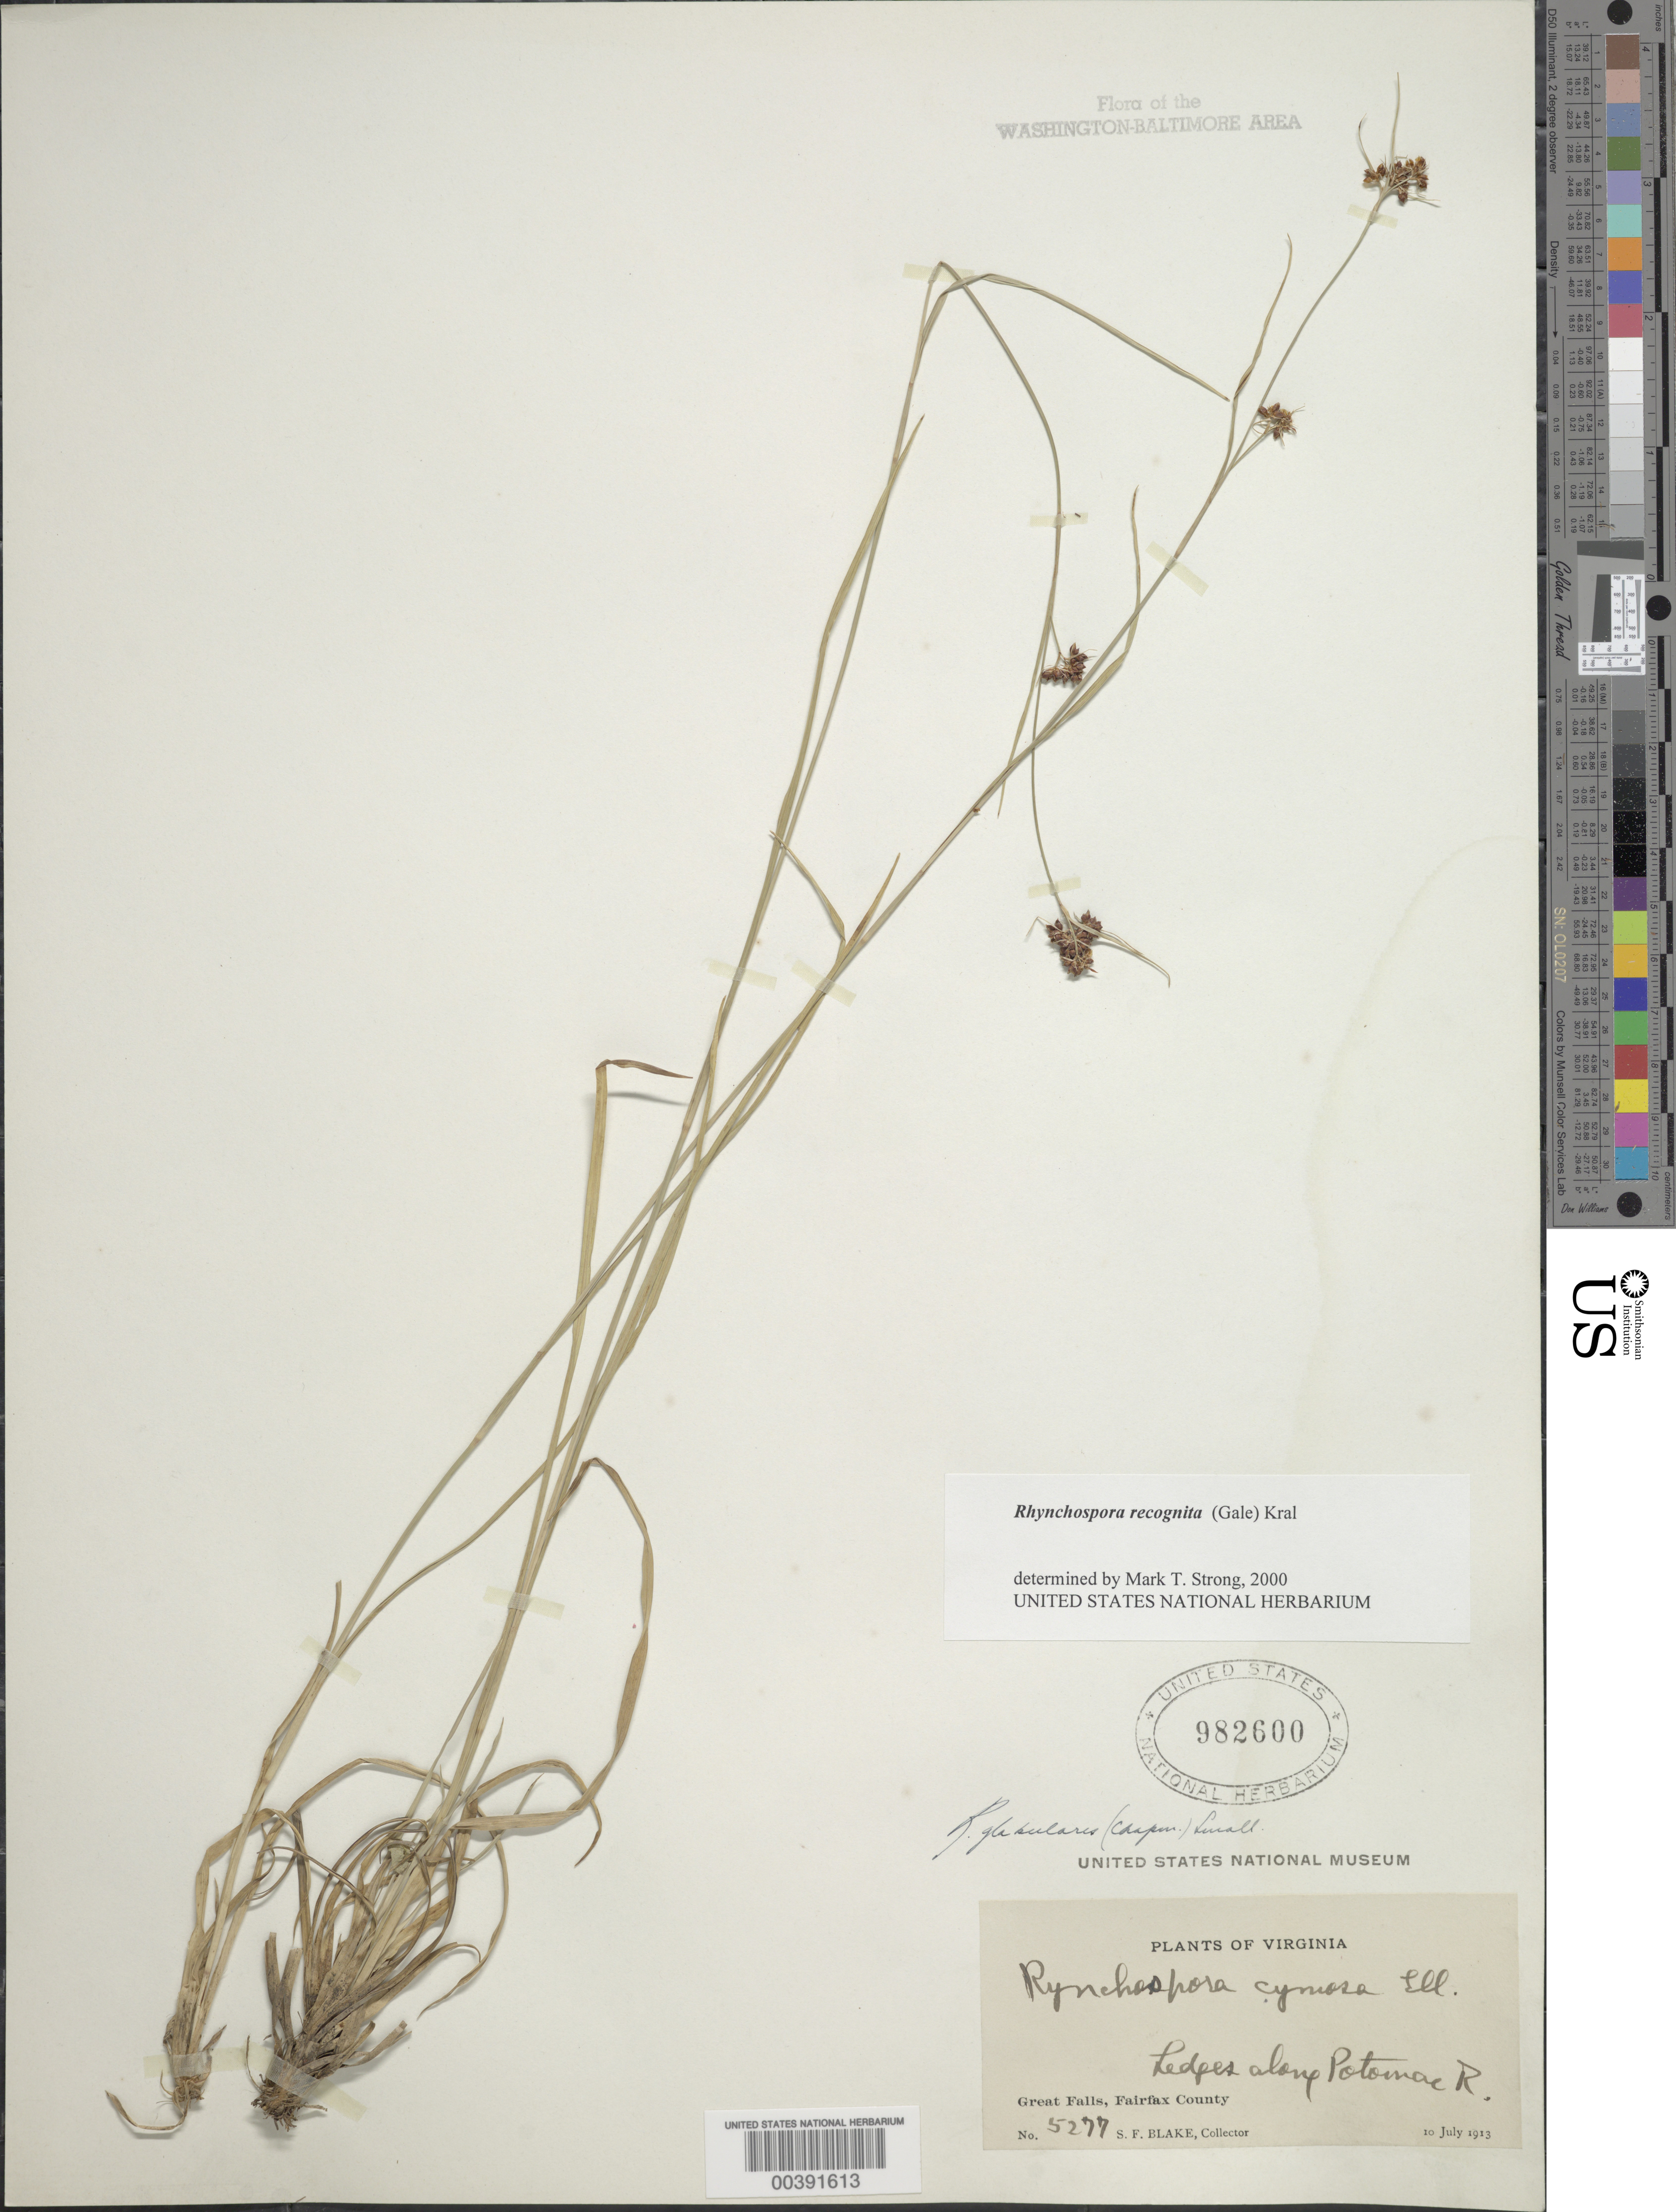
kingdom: Plantae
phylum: Tracheophyta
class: Liliopsida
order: Poales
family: Cyperaceae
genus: Rhynchospora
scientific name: Rhynchospora recognita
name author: (Gale) Kral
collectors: S. Blake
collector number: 5277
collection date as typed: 10 Jul 1913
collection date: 1913-07-10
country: United States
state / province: Virginia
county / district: Fairfax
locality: Great Falls C. & O. Canal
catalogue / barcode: US 982600